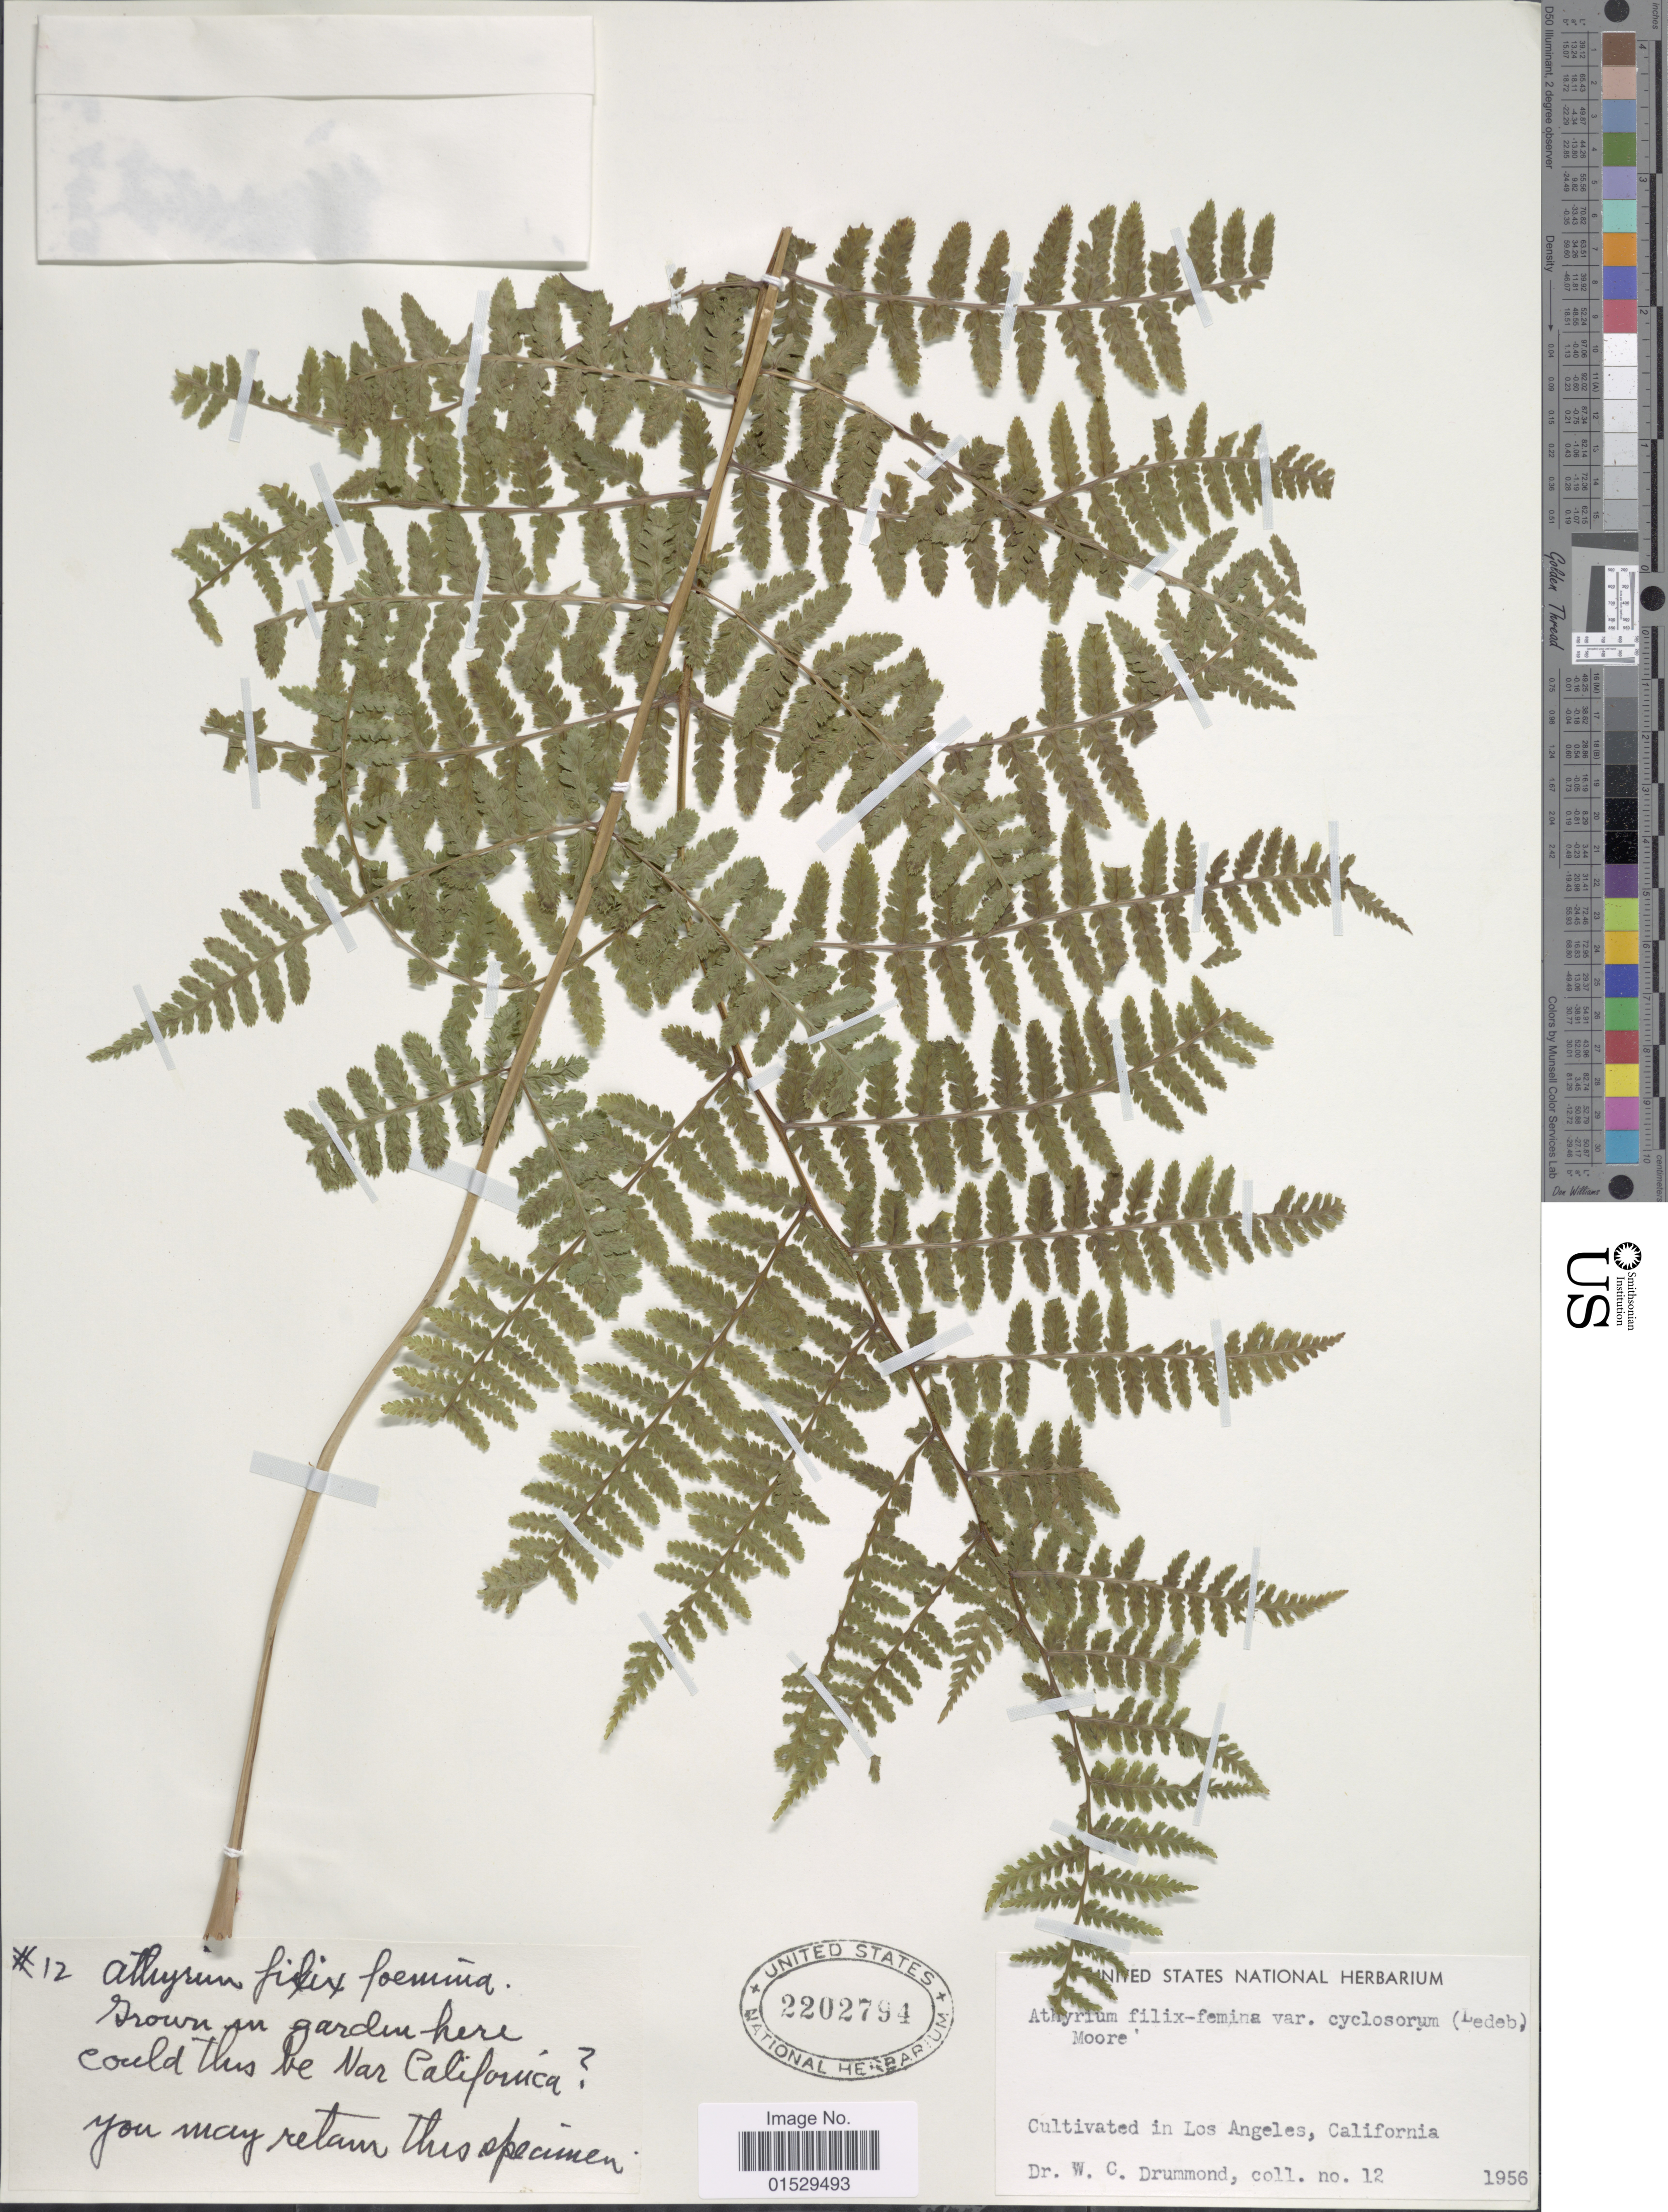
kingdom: Plantae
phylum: Tracheophyta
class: Polypodiopsida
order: Polypodiales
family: Athyriaceae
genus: Athyrium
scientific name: Athyrium filix-femina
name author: (L.) Roth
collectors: W. Drummond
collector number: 12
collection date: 1956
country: United States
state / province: California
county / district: Los Angeles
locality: Los Angeles, California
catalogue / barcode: US 2202794